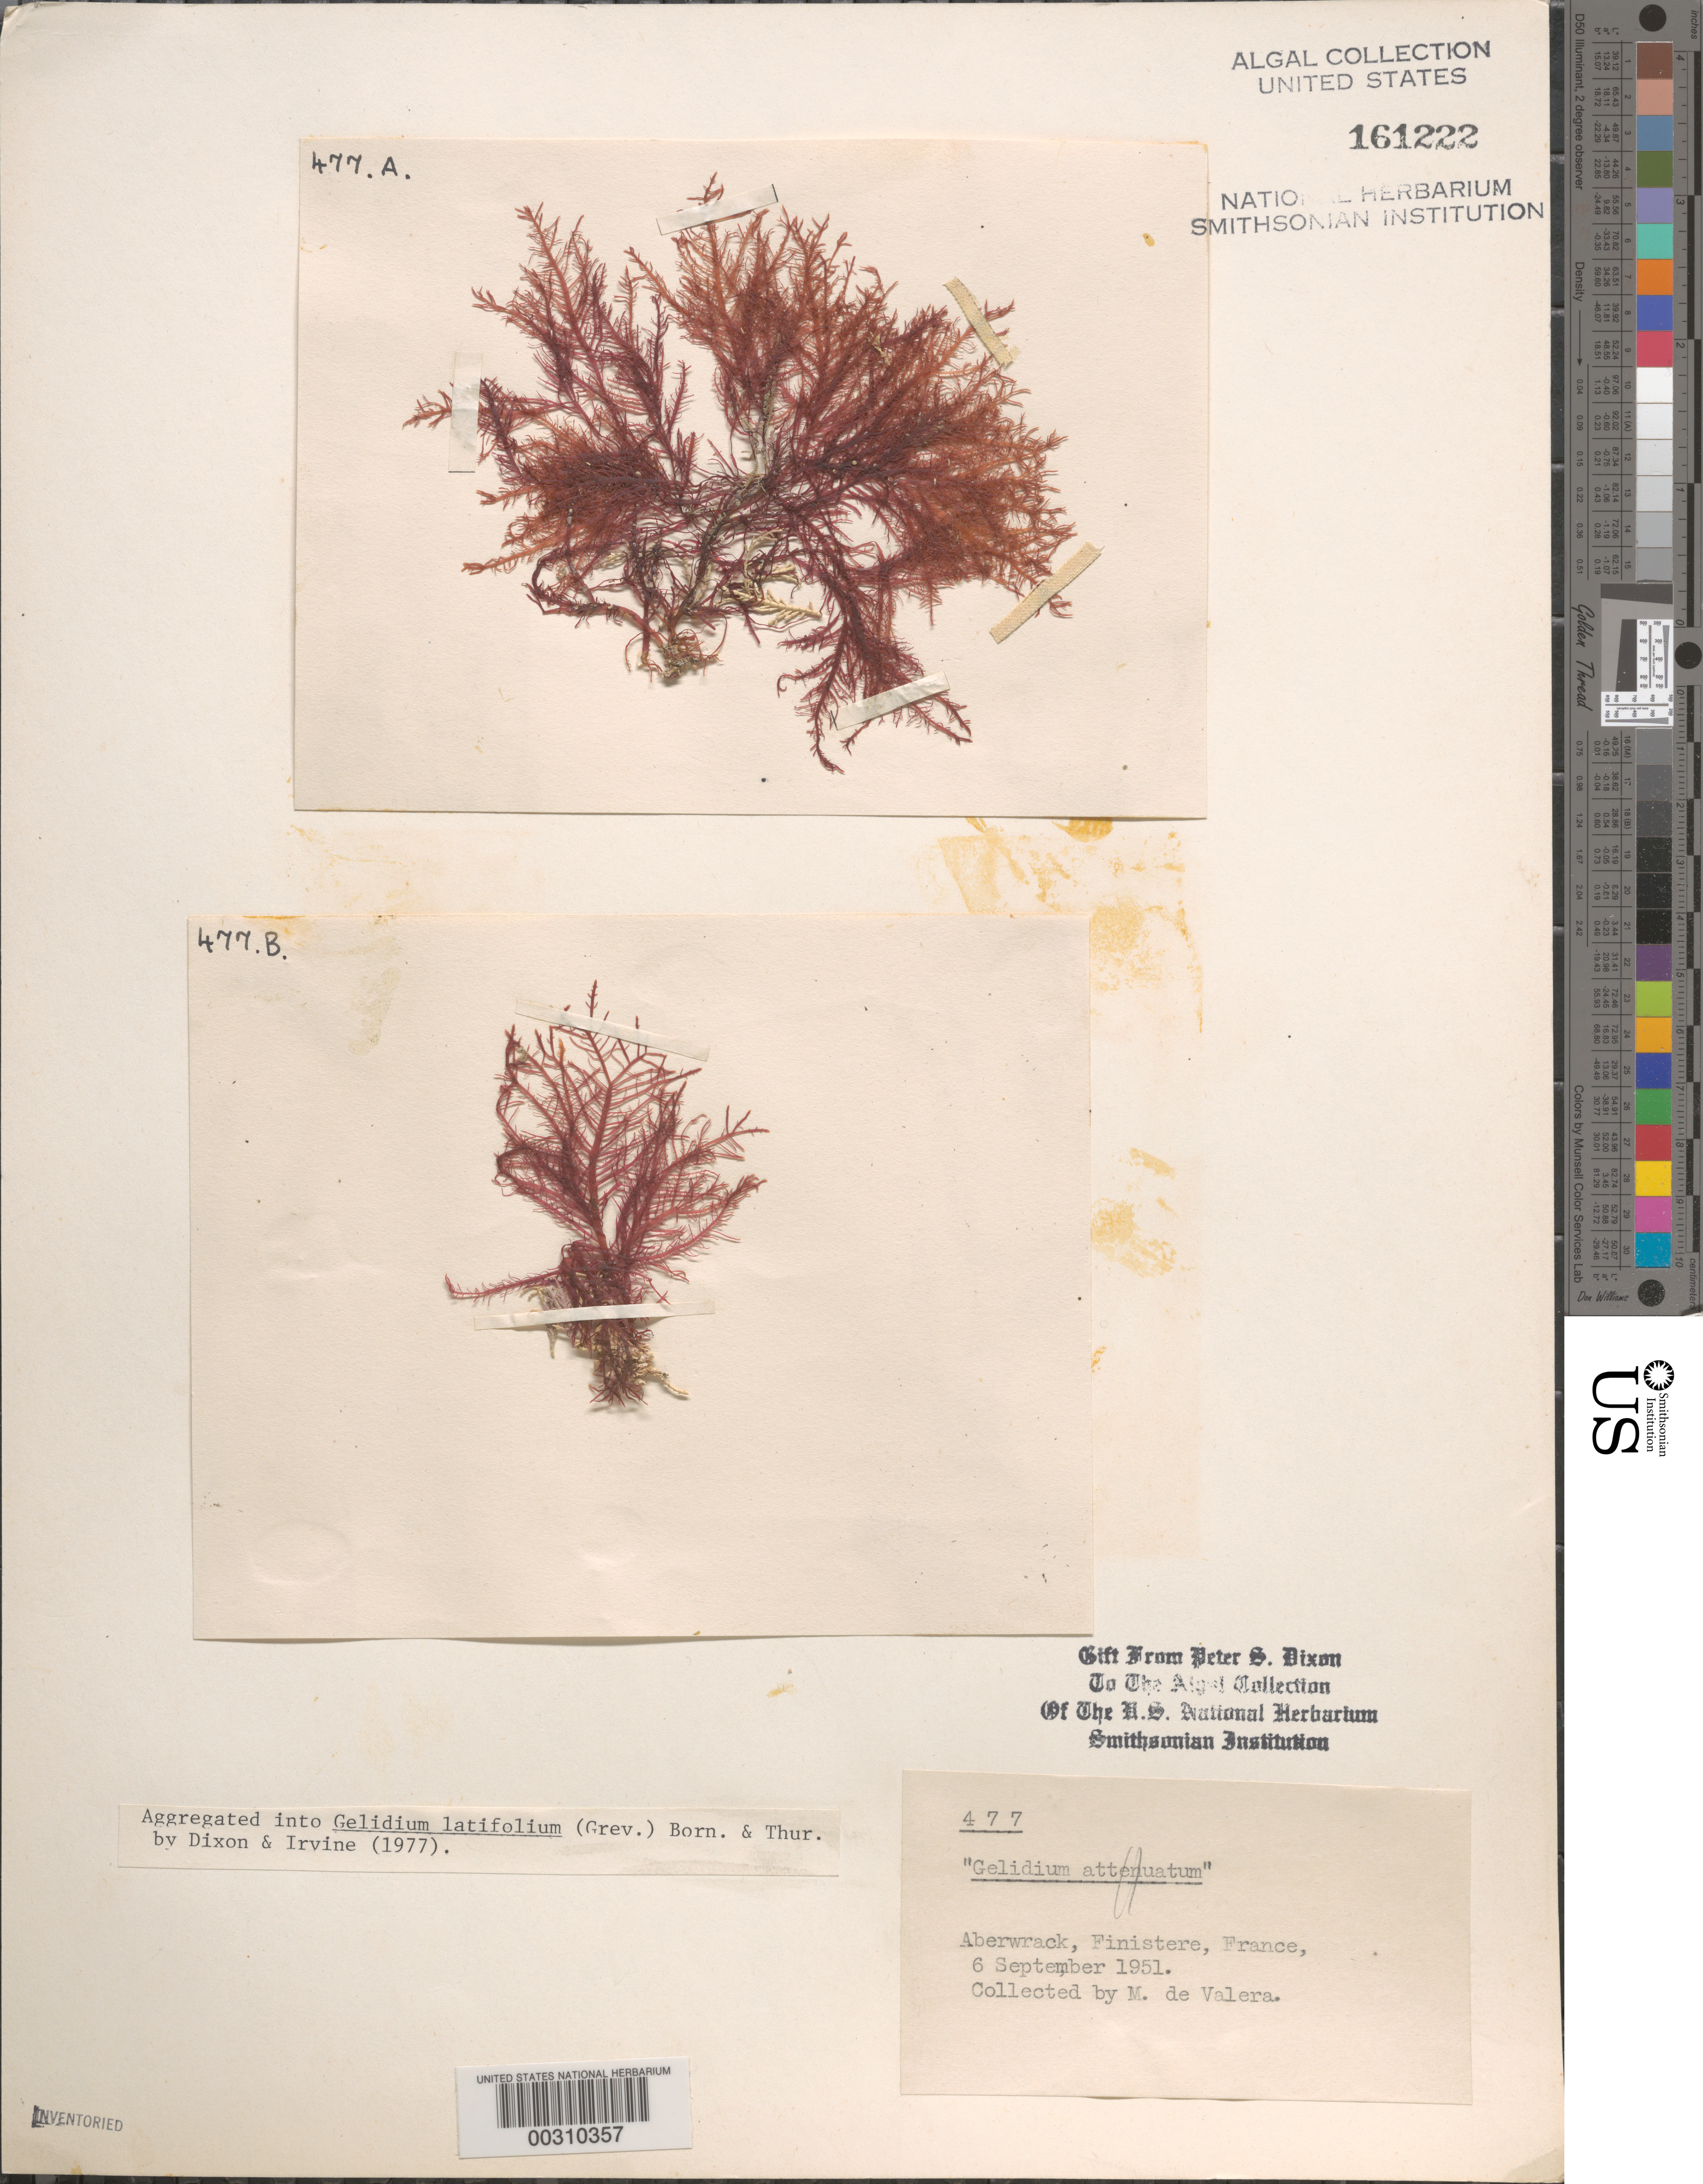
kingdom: Plantae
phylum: Rhodophyta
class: Florideophyceae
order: Gelidiales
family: Gelidiaceae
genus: Gelidium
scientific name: Gelidium spinosum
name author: (S.G. Gmel.) P.C. Silva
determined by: Algae name updating Project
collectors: M. De Valera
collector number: PSD 477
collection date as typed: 06 Sep 1951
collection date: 1951-09-06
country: France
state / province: Bretagne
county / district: Finistère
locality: Aberwrack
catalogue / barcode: US 161222